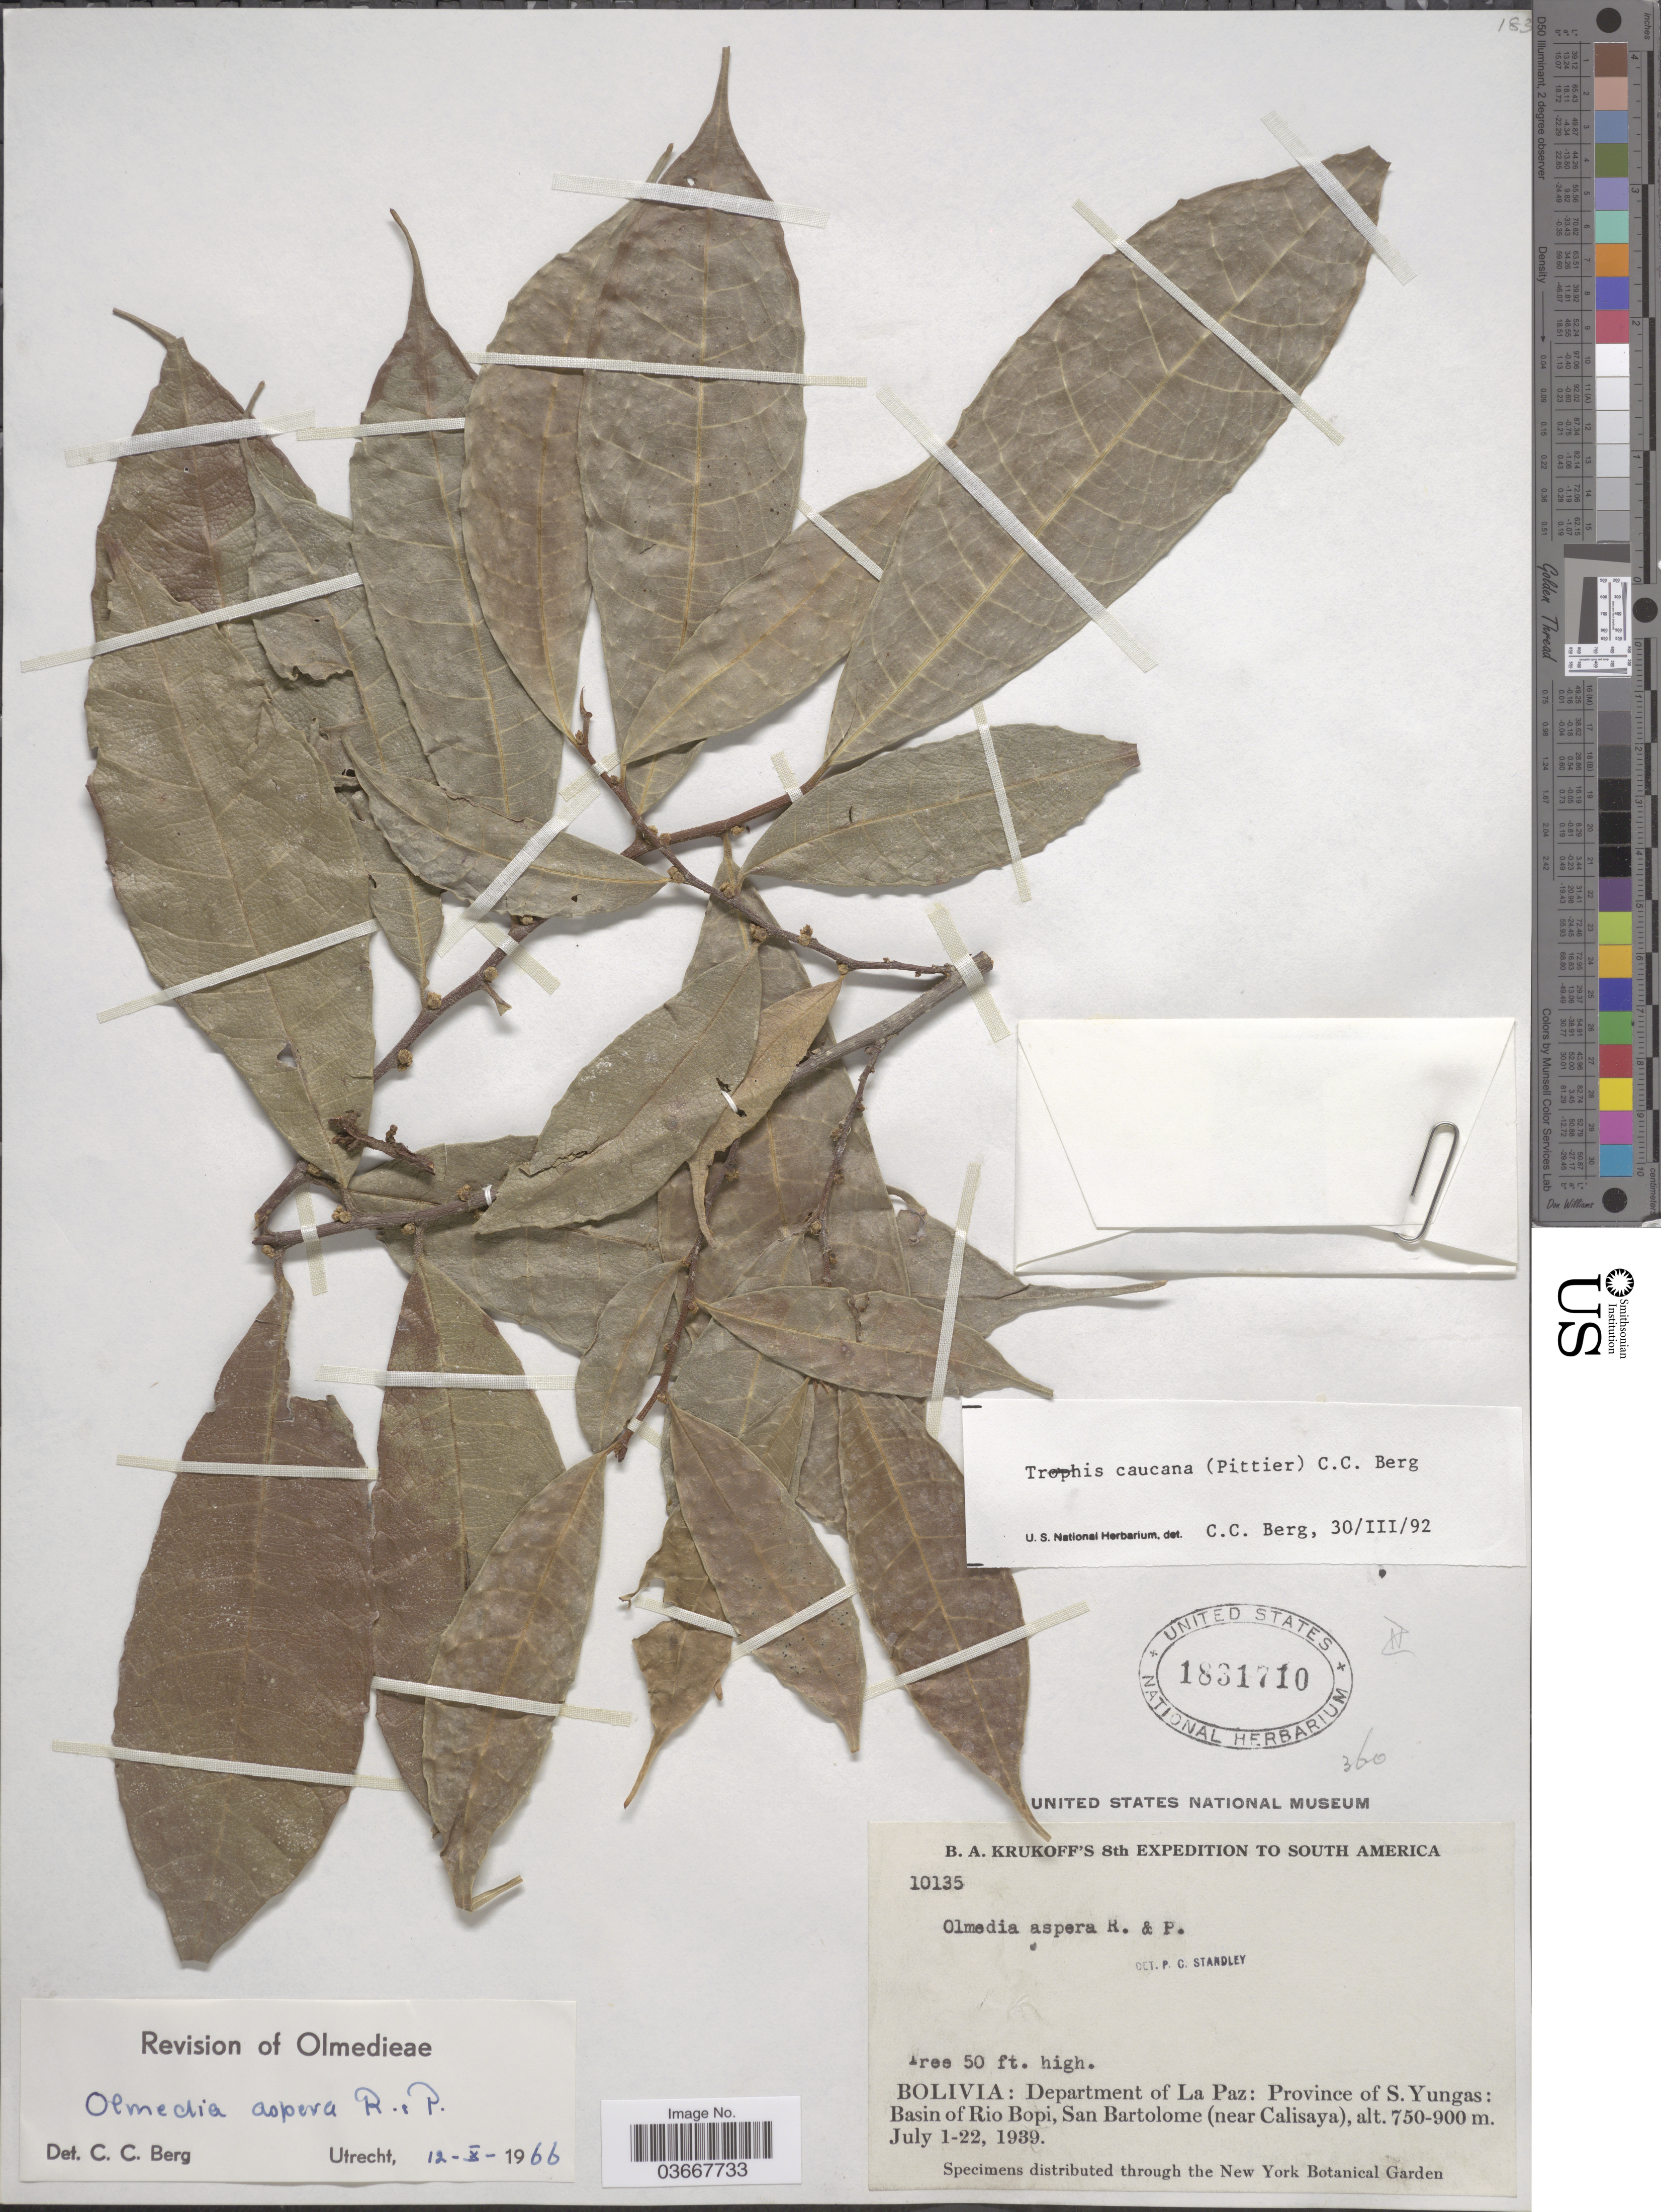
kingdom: Plantae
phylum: Tracheophyta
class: Magnoliopsida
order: Rosales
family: Moraceae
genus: Olmedia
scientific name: Olmedia aspera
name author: Ruiz & Pav.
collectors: B. A. Krukoff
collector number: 10135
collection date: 1939-07-01/1939-07-22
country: Bolivia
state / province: La Paz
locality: Department of La Paz: Province of S. Yungas: Basin of Rio Bopi, San Bartolome (near Calisaya).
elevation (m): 750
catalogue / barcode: US 1831710